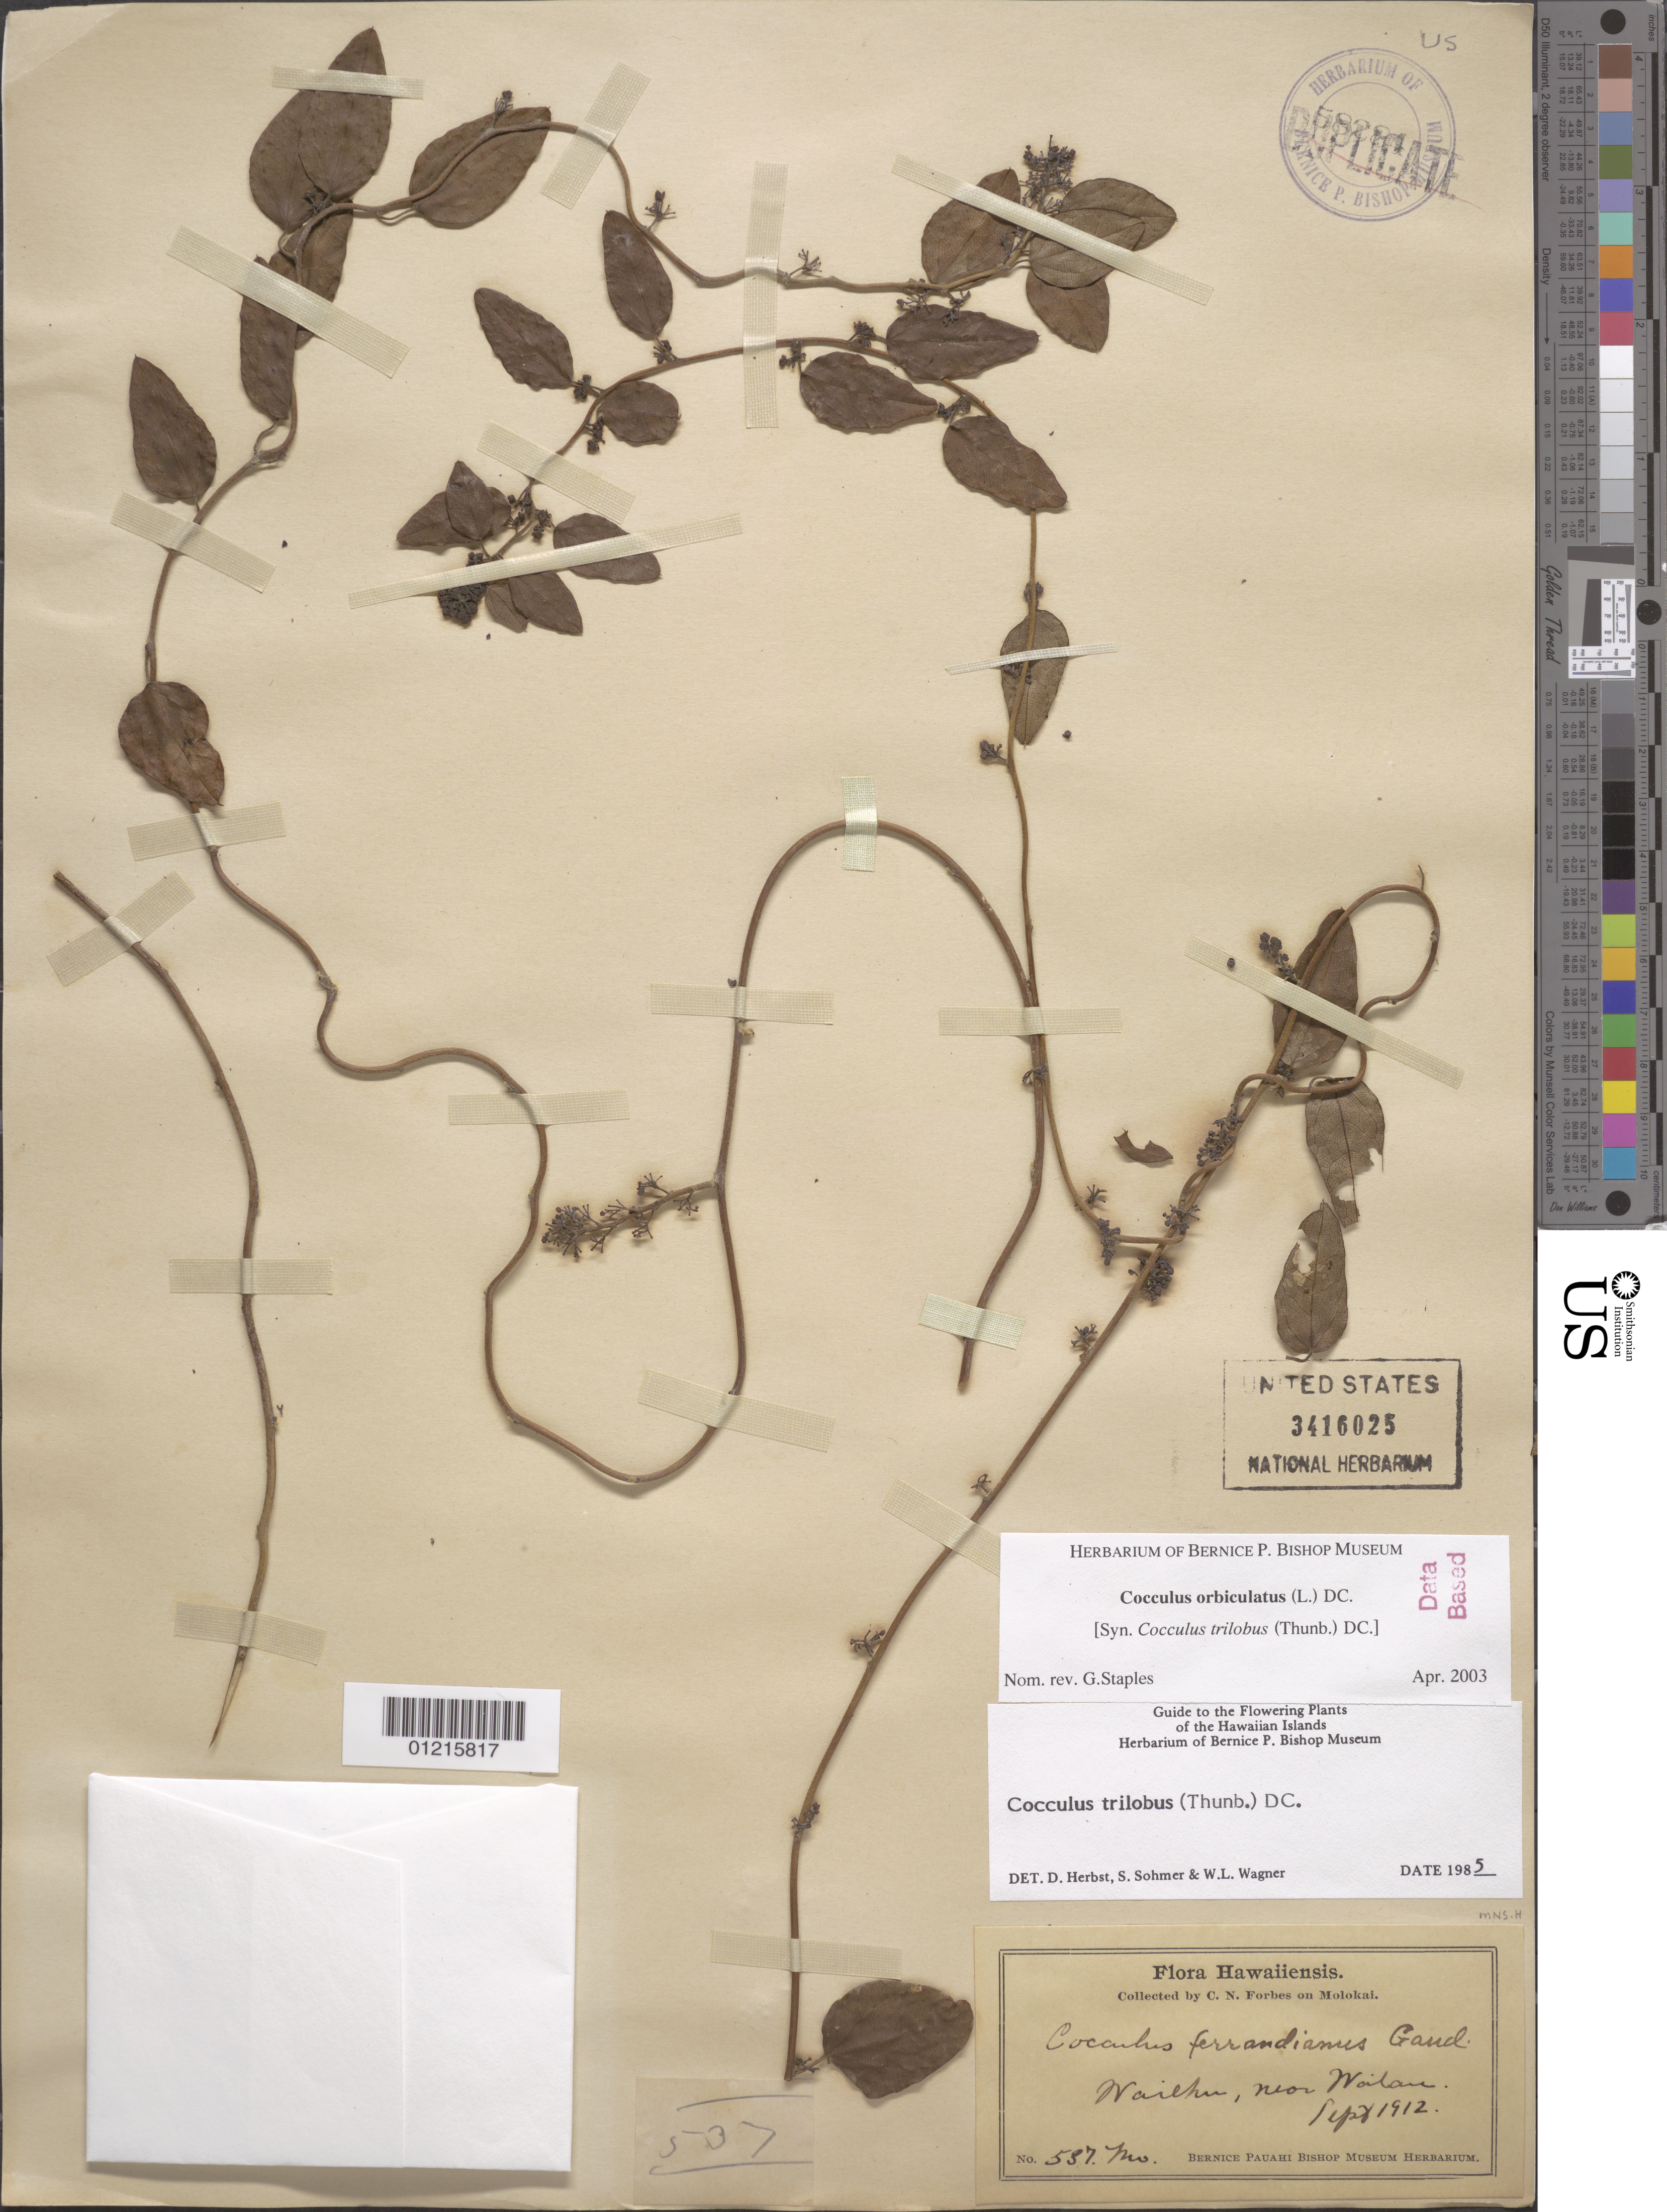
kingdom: Plantae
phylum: Tracheophyta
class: Magnoliopsida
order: Ranunculales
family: Menispermaceae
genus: Cocculus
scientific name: Cocculus orbiculatus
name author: (L.) DC.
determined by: Staples, G. W.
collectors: C. N. Forbes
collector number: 537.Mo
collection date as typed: Sep 1912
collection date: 1912-09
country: United States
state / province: Hawaii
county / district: Maui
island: Moloka'i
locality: Waiehu, near Wailau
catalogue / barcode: US 3416025